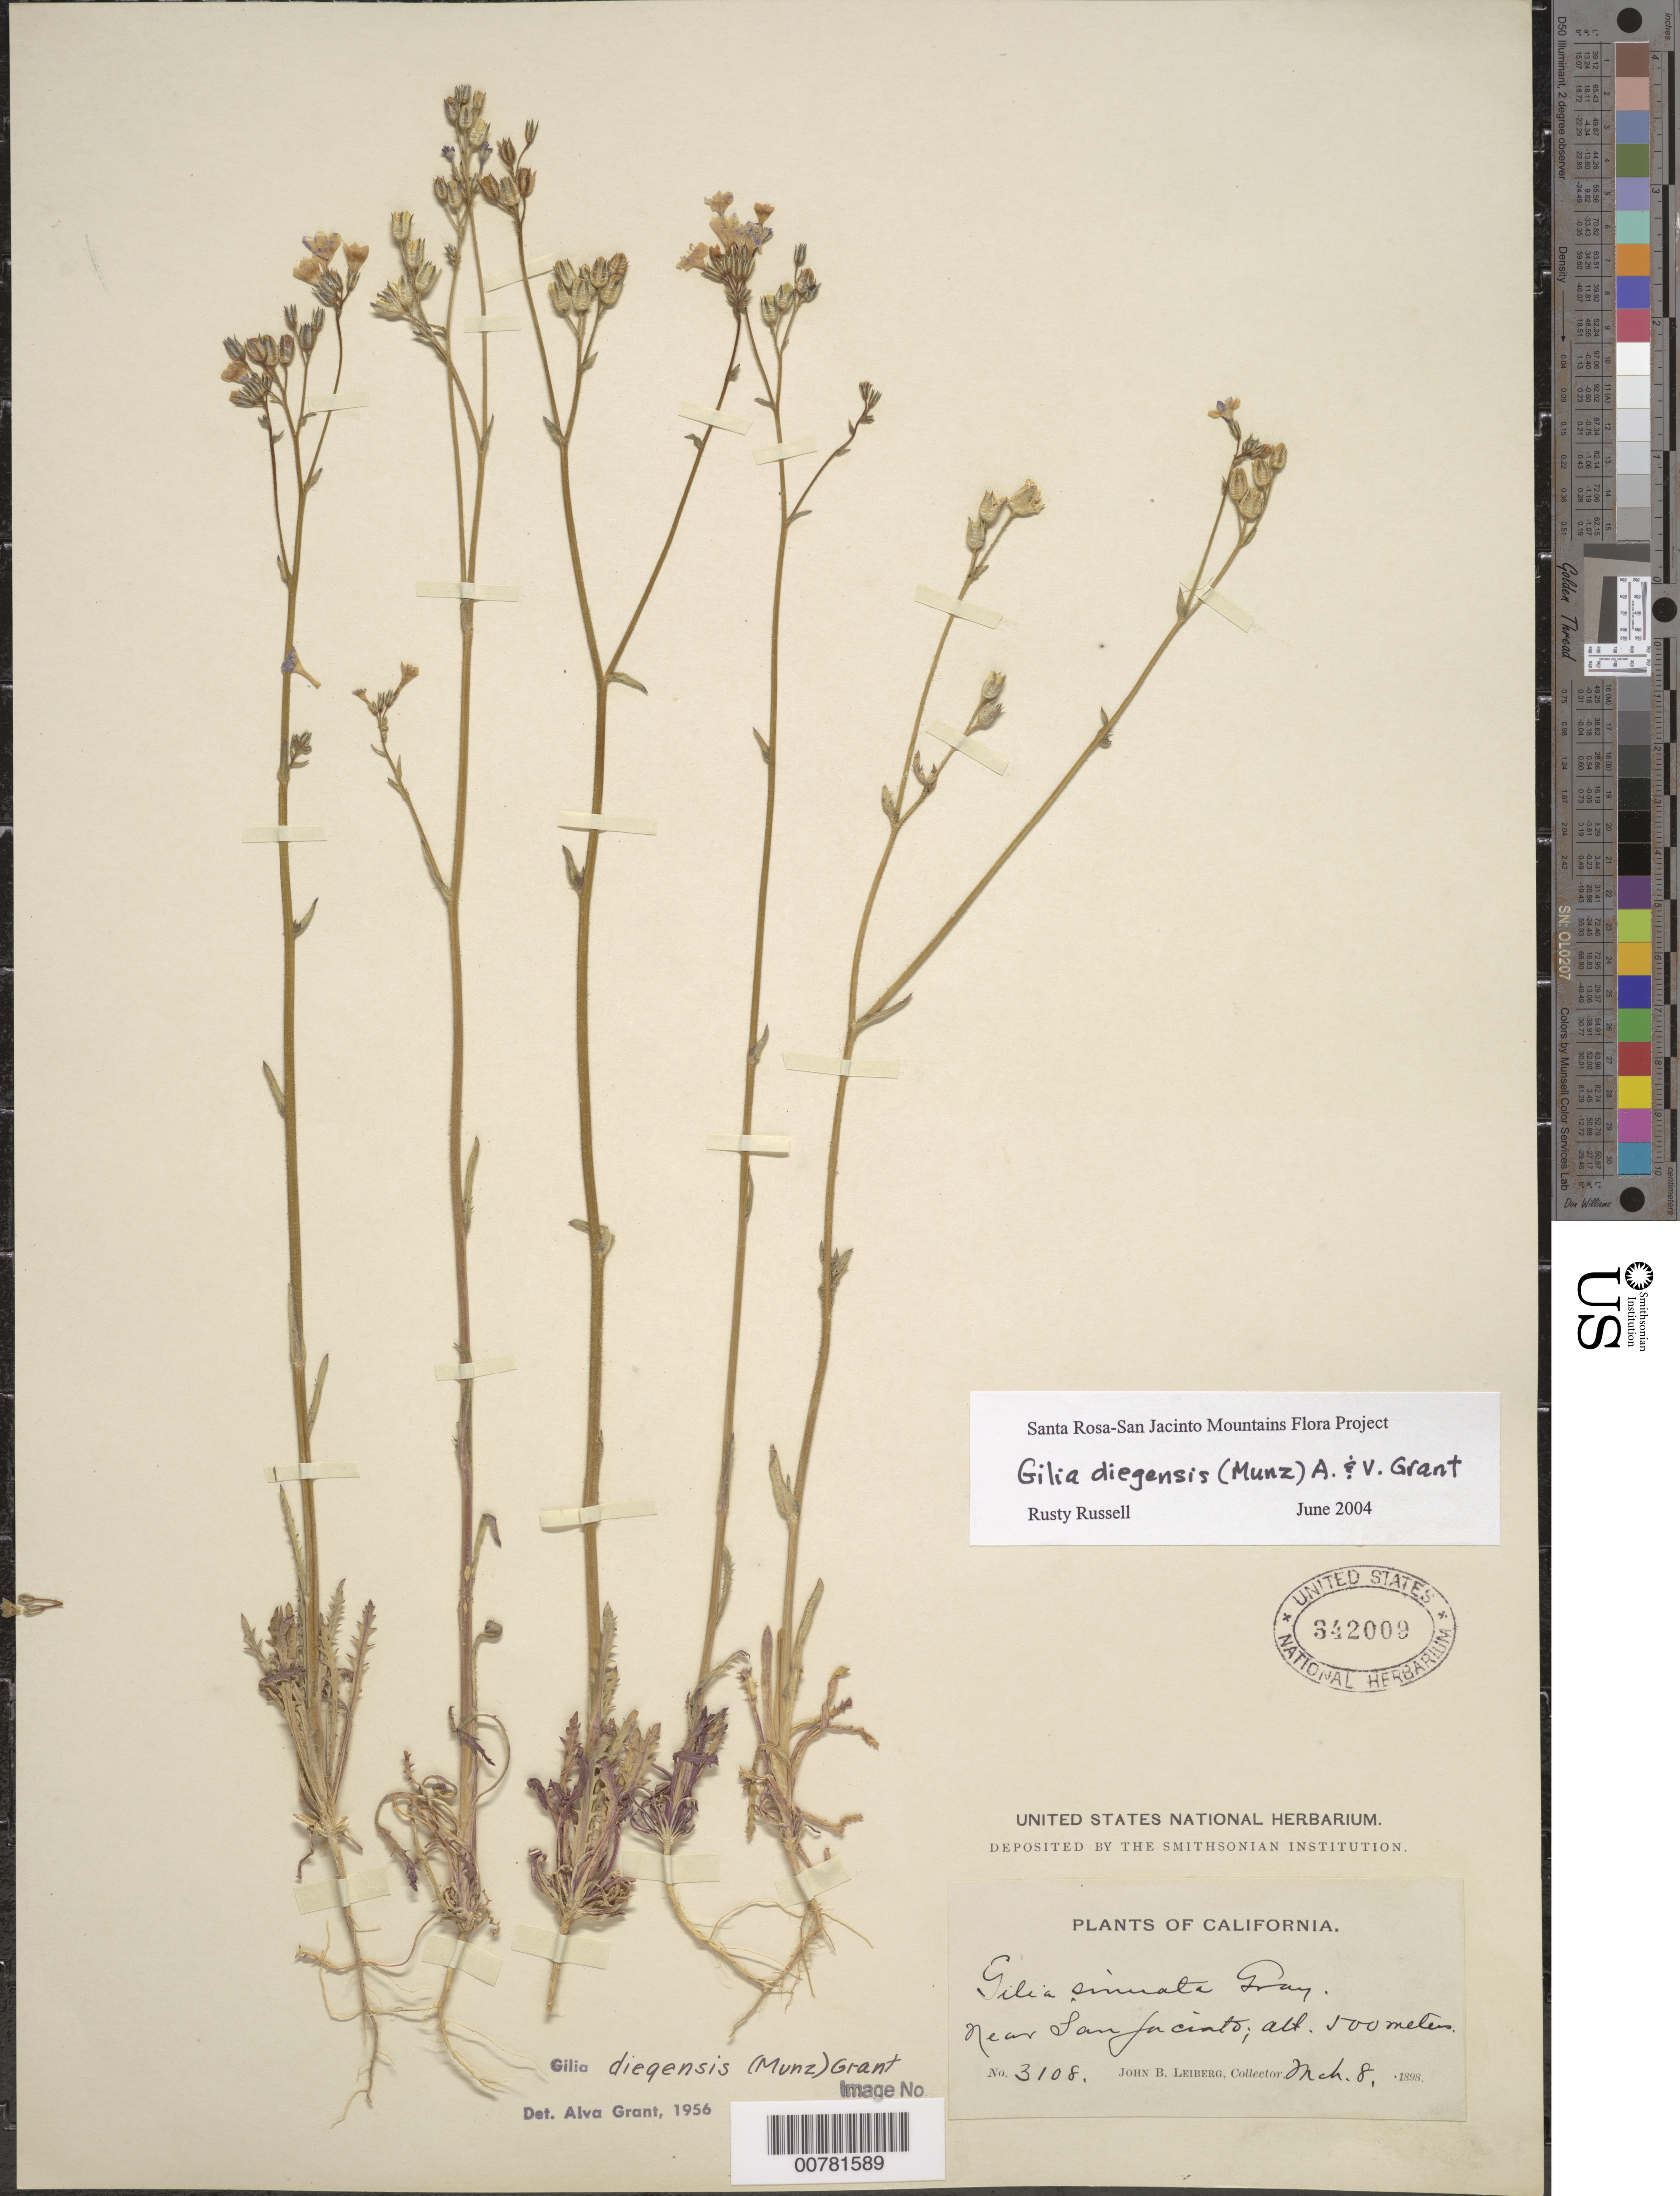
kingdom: Plantae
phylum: Tracheophyta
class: Magnoliopsida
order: Ericales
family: Polemoniaceae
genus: Gilia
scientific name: Gilia diegensis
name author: (Munz) A.D. Grant & V.E. Grant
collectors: J. Leiberg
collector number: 3108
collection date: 1898-03-08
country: United States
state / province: California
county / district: Riverside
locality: Near San Jacinto.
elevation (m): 500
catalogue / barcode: US 342009